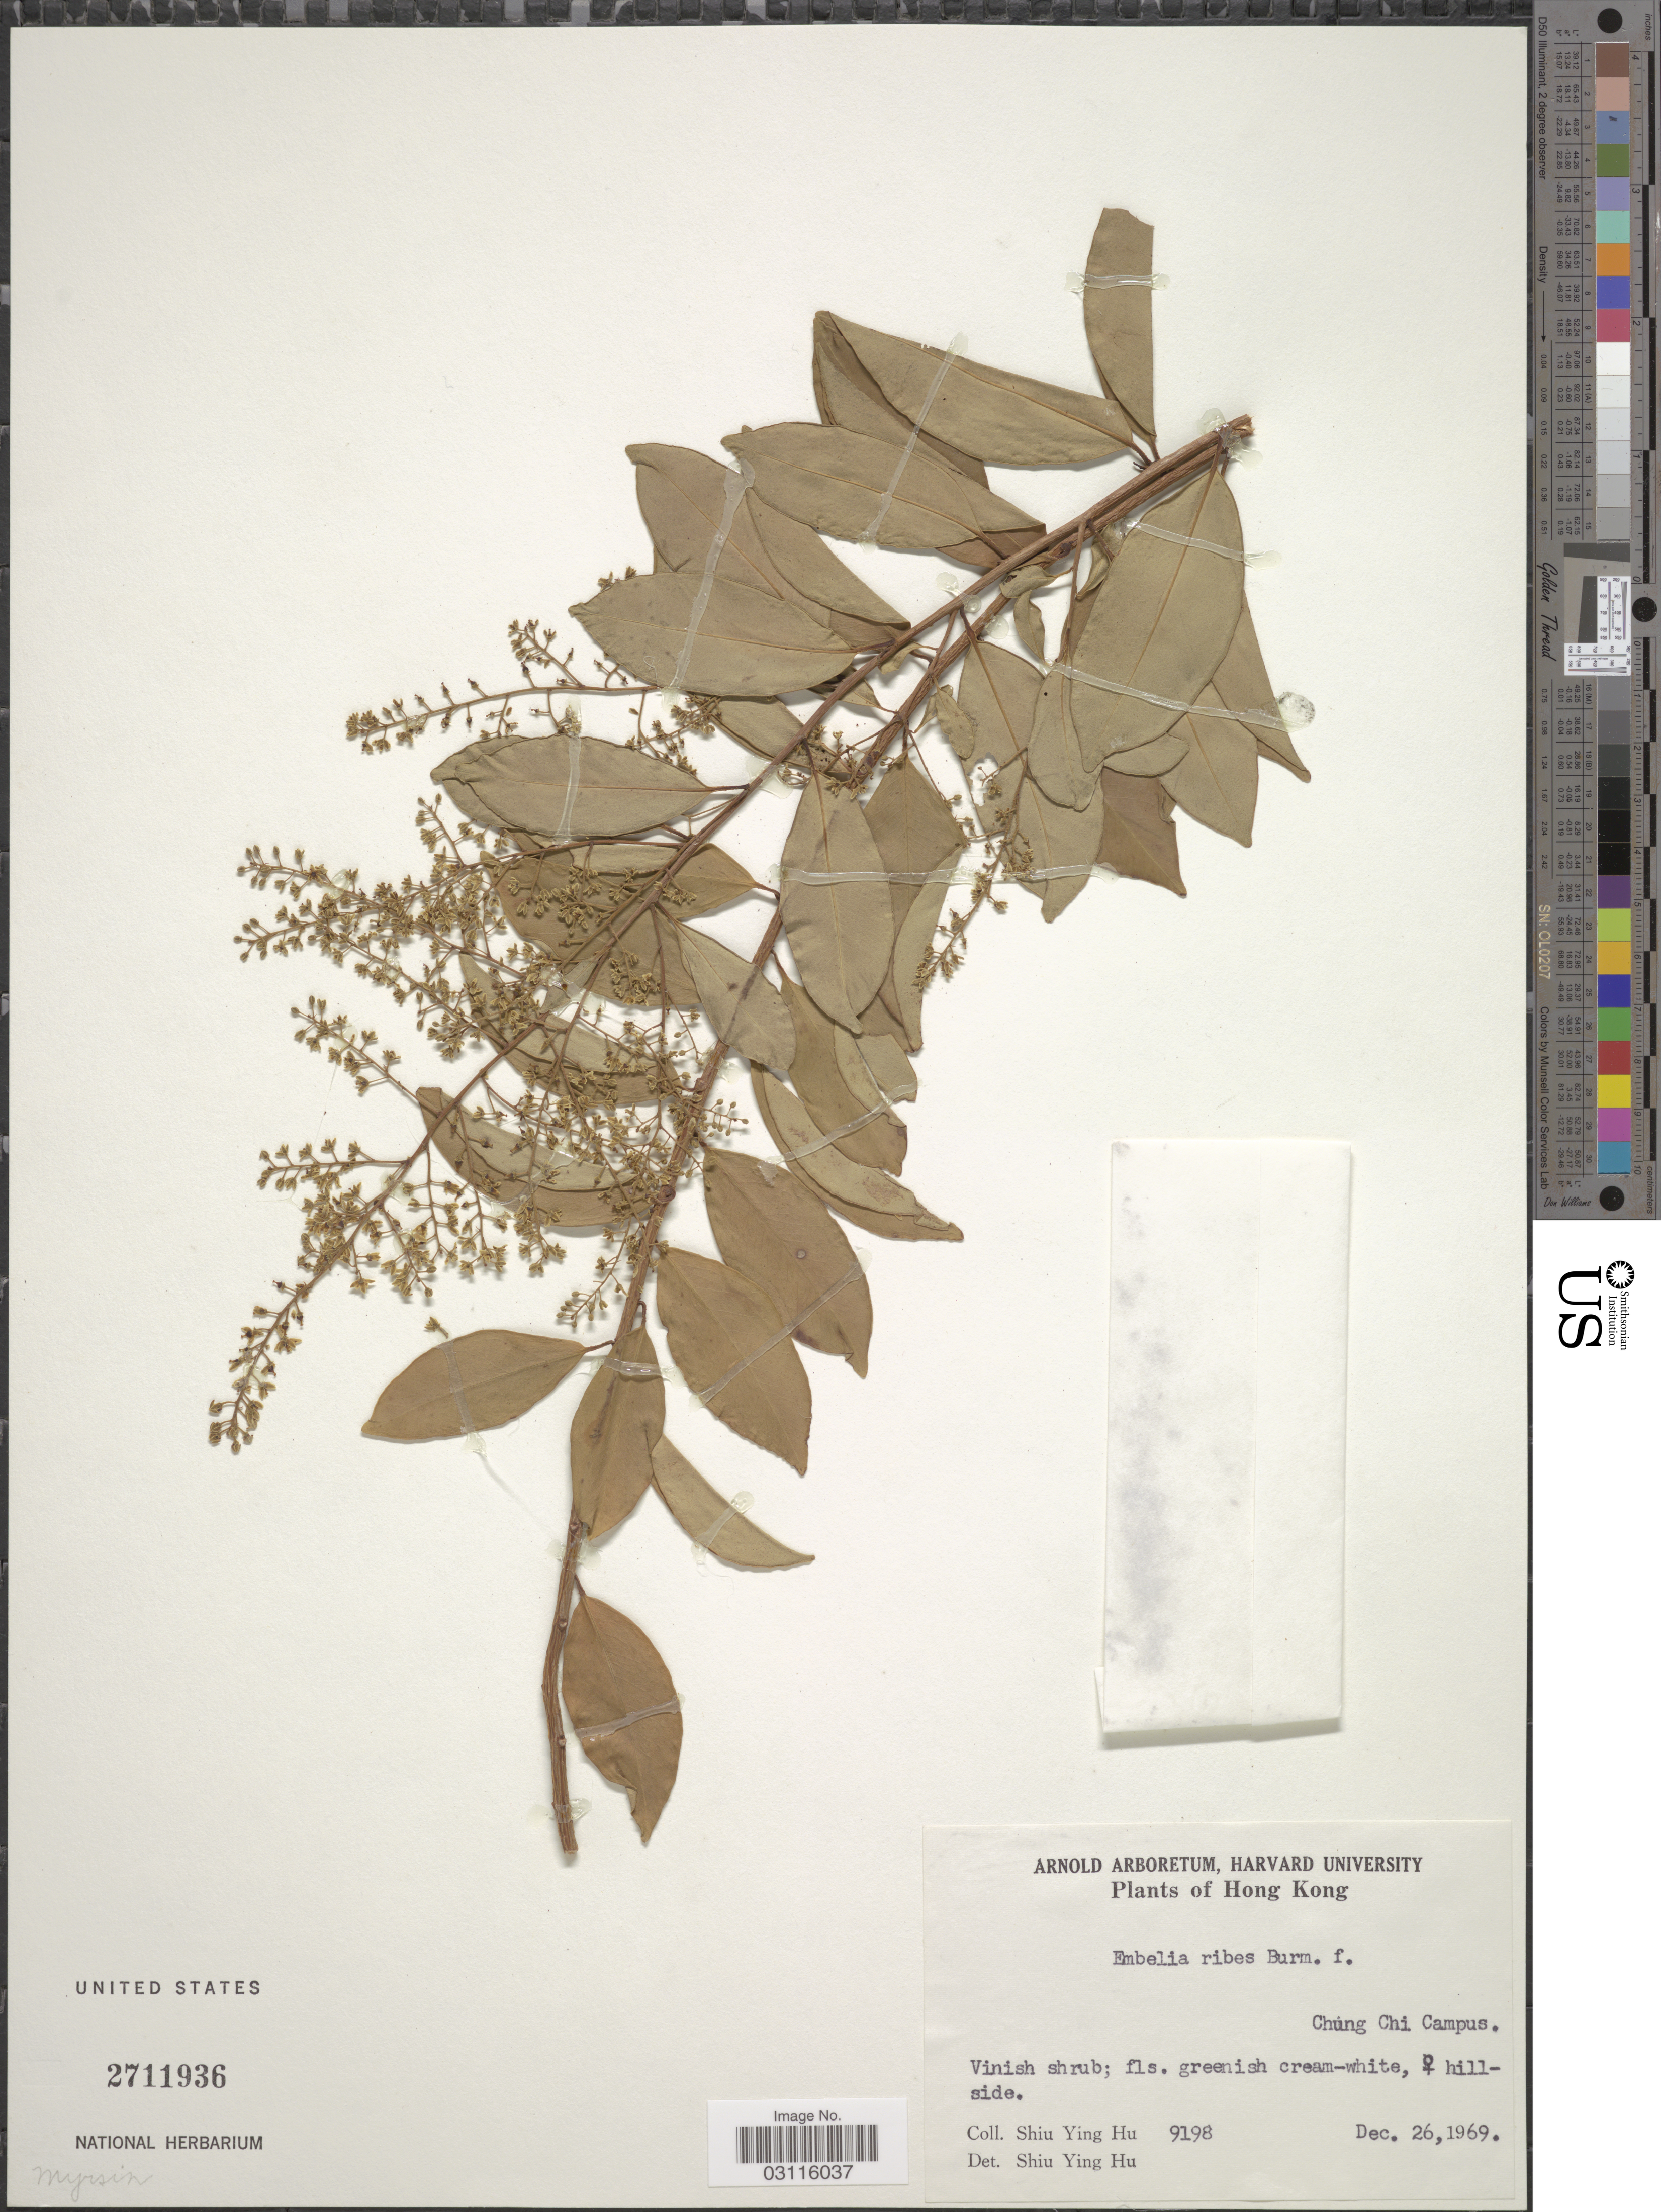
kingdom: Plantae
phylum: Tracheophyta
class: Magnoliopsida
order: Ericales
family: Primulaceae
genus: Embelia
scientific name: Embelia ribes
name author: Burm. f.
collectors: S. Y. Hu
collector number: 9198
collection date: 1969-12-26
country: China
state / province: Hong Kong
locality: Chung Chi Campus.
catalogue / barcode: US 2711936